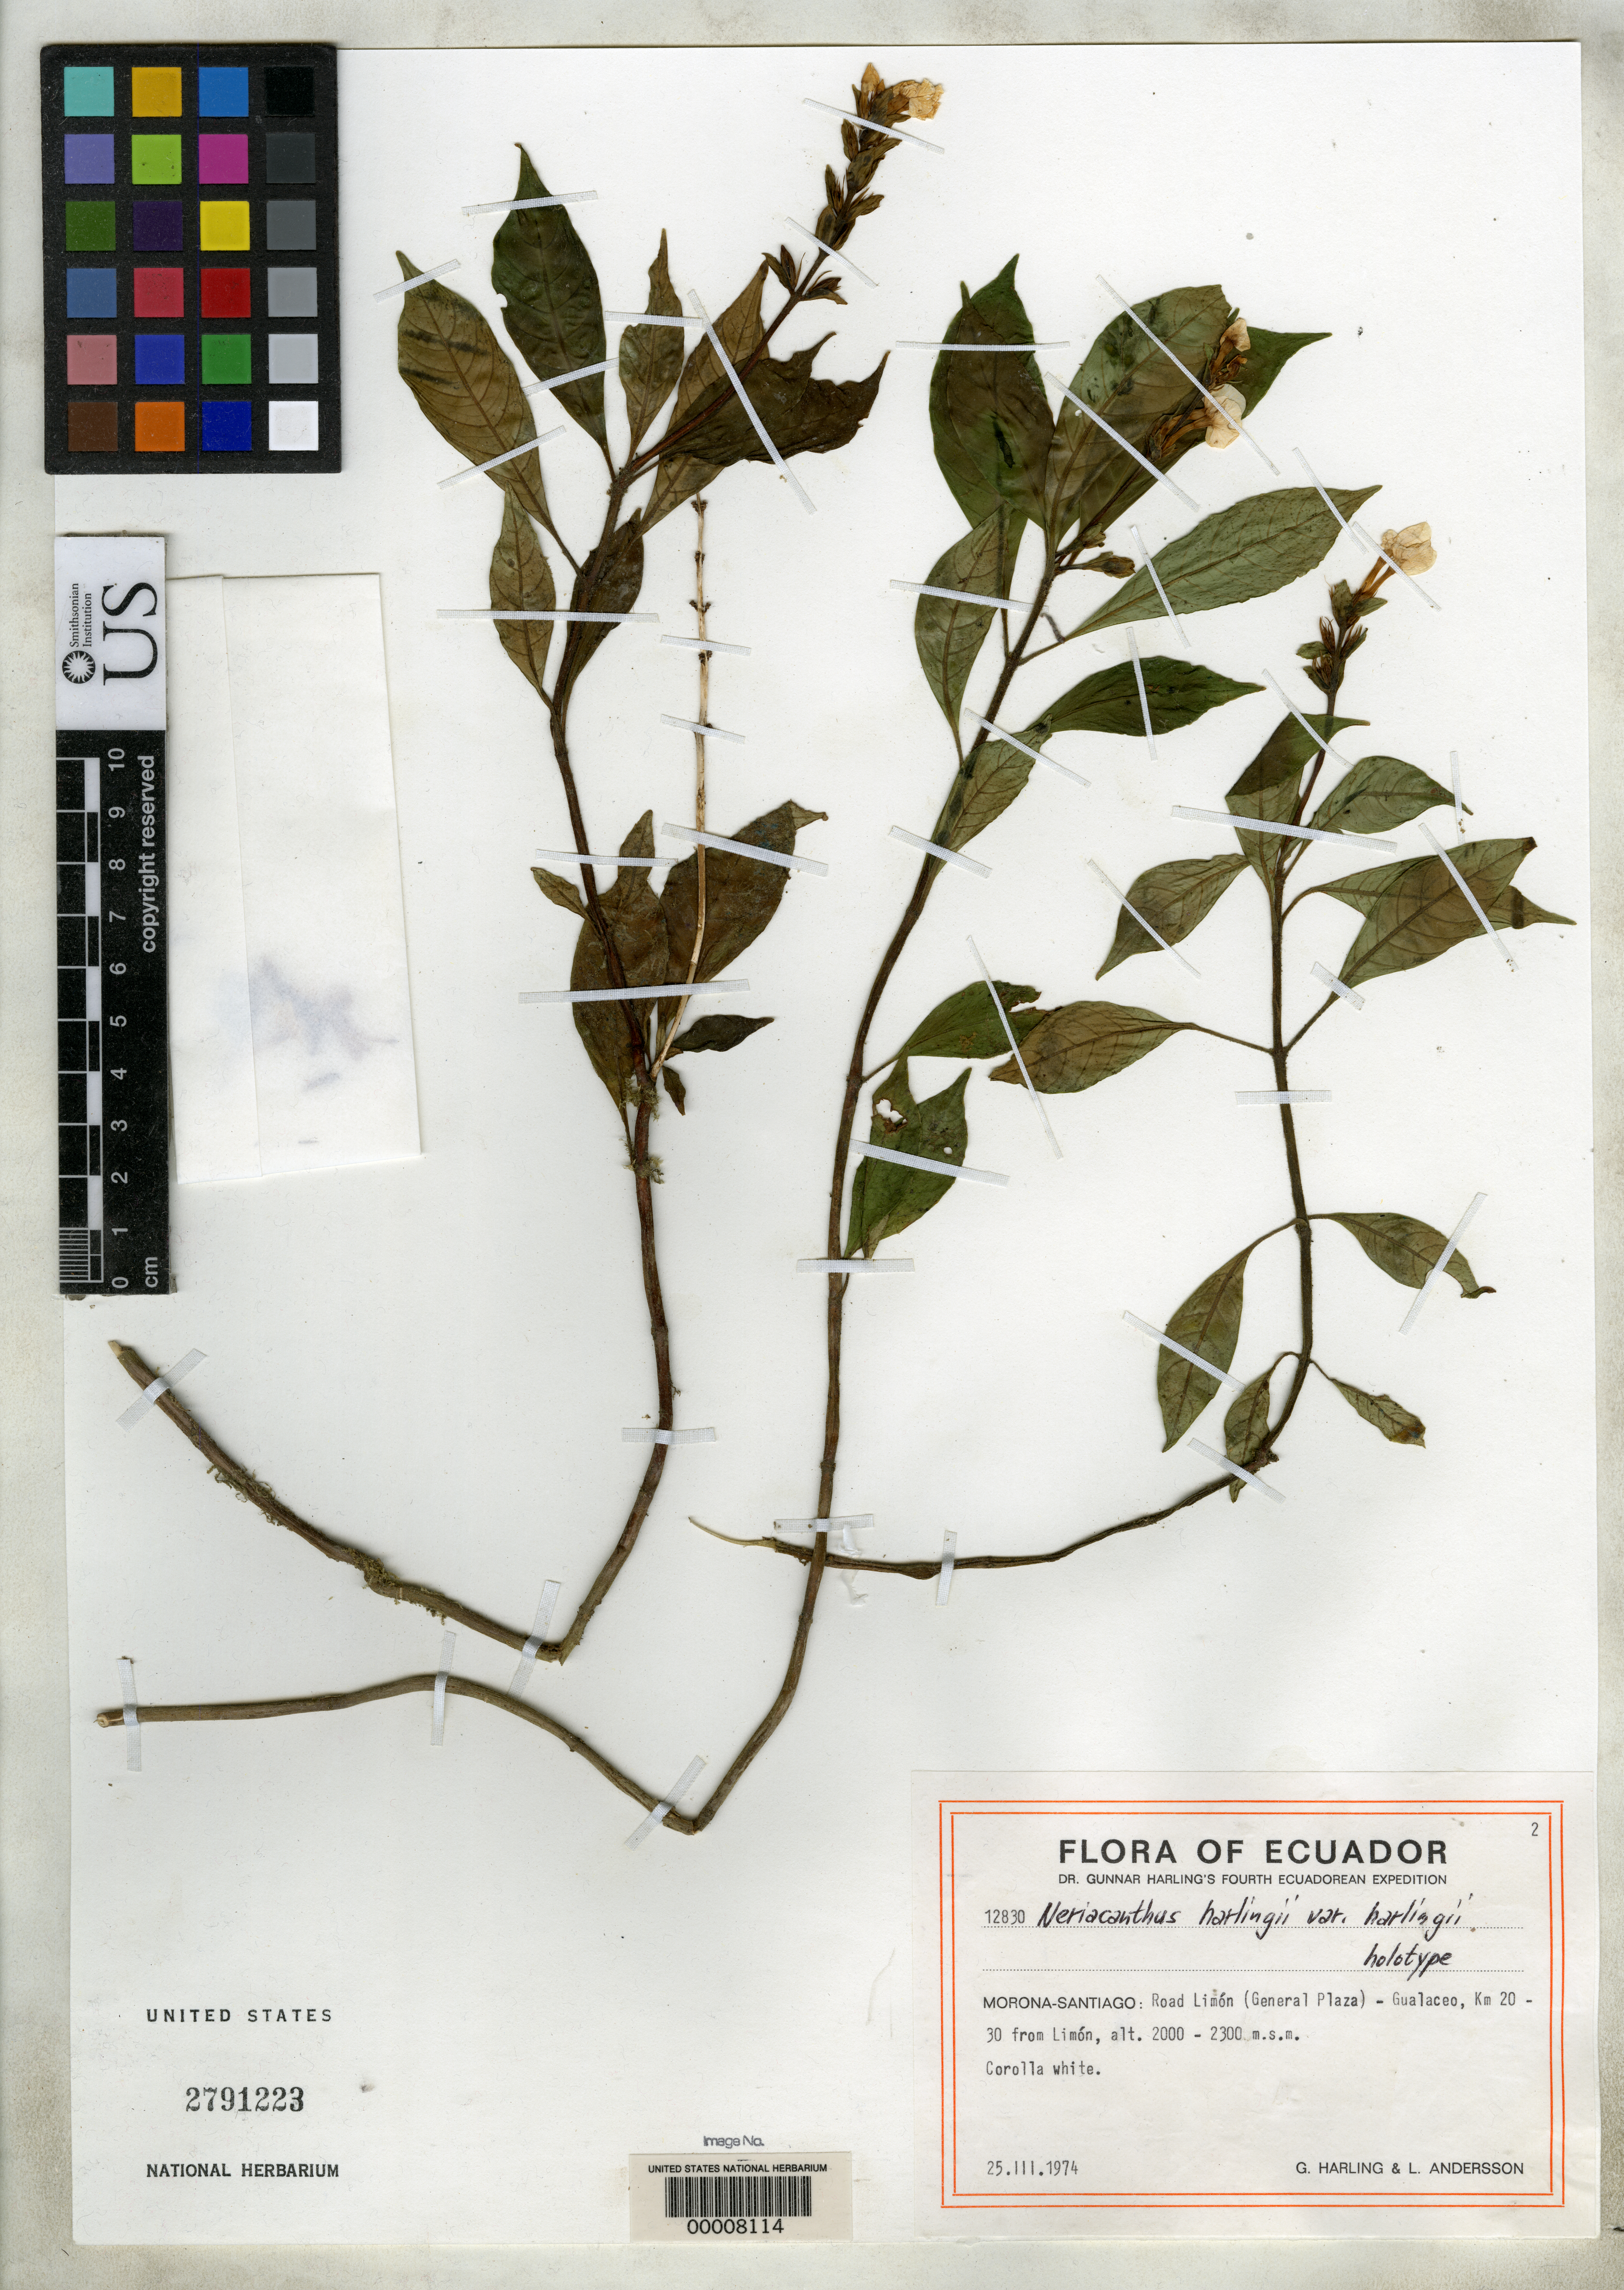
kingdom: Plantae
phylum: Tracheophyta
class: Magnoliopsida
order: Lamiales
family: Acanthaceae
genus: Neriacanthus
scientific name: Neriacanthus harlingii var. harlingii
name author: Wassh.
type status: Holotype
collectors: G. Harling & L. Andersson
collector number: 12830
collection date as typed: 25 Mar 1974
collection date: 1974-03-25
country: Ecuador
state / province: Morona-Santiago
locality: Road Limon (general plaza) - Gualaceo, km 20 - 30 from Limon.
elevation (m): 2000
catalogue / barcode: US 2791223